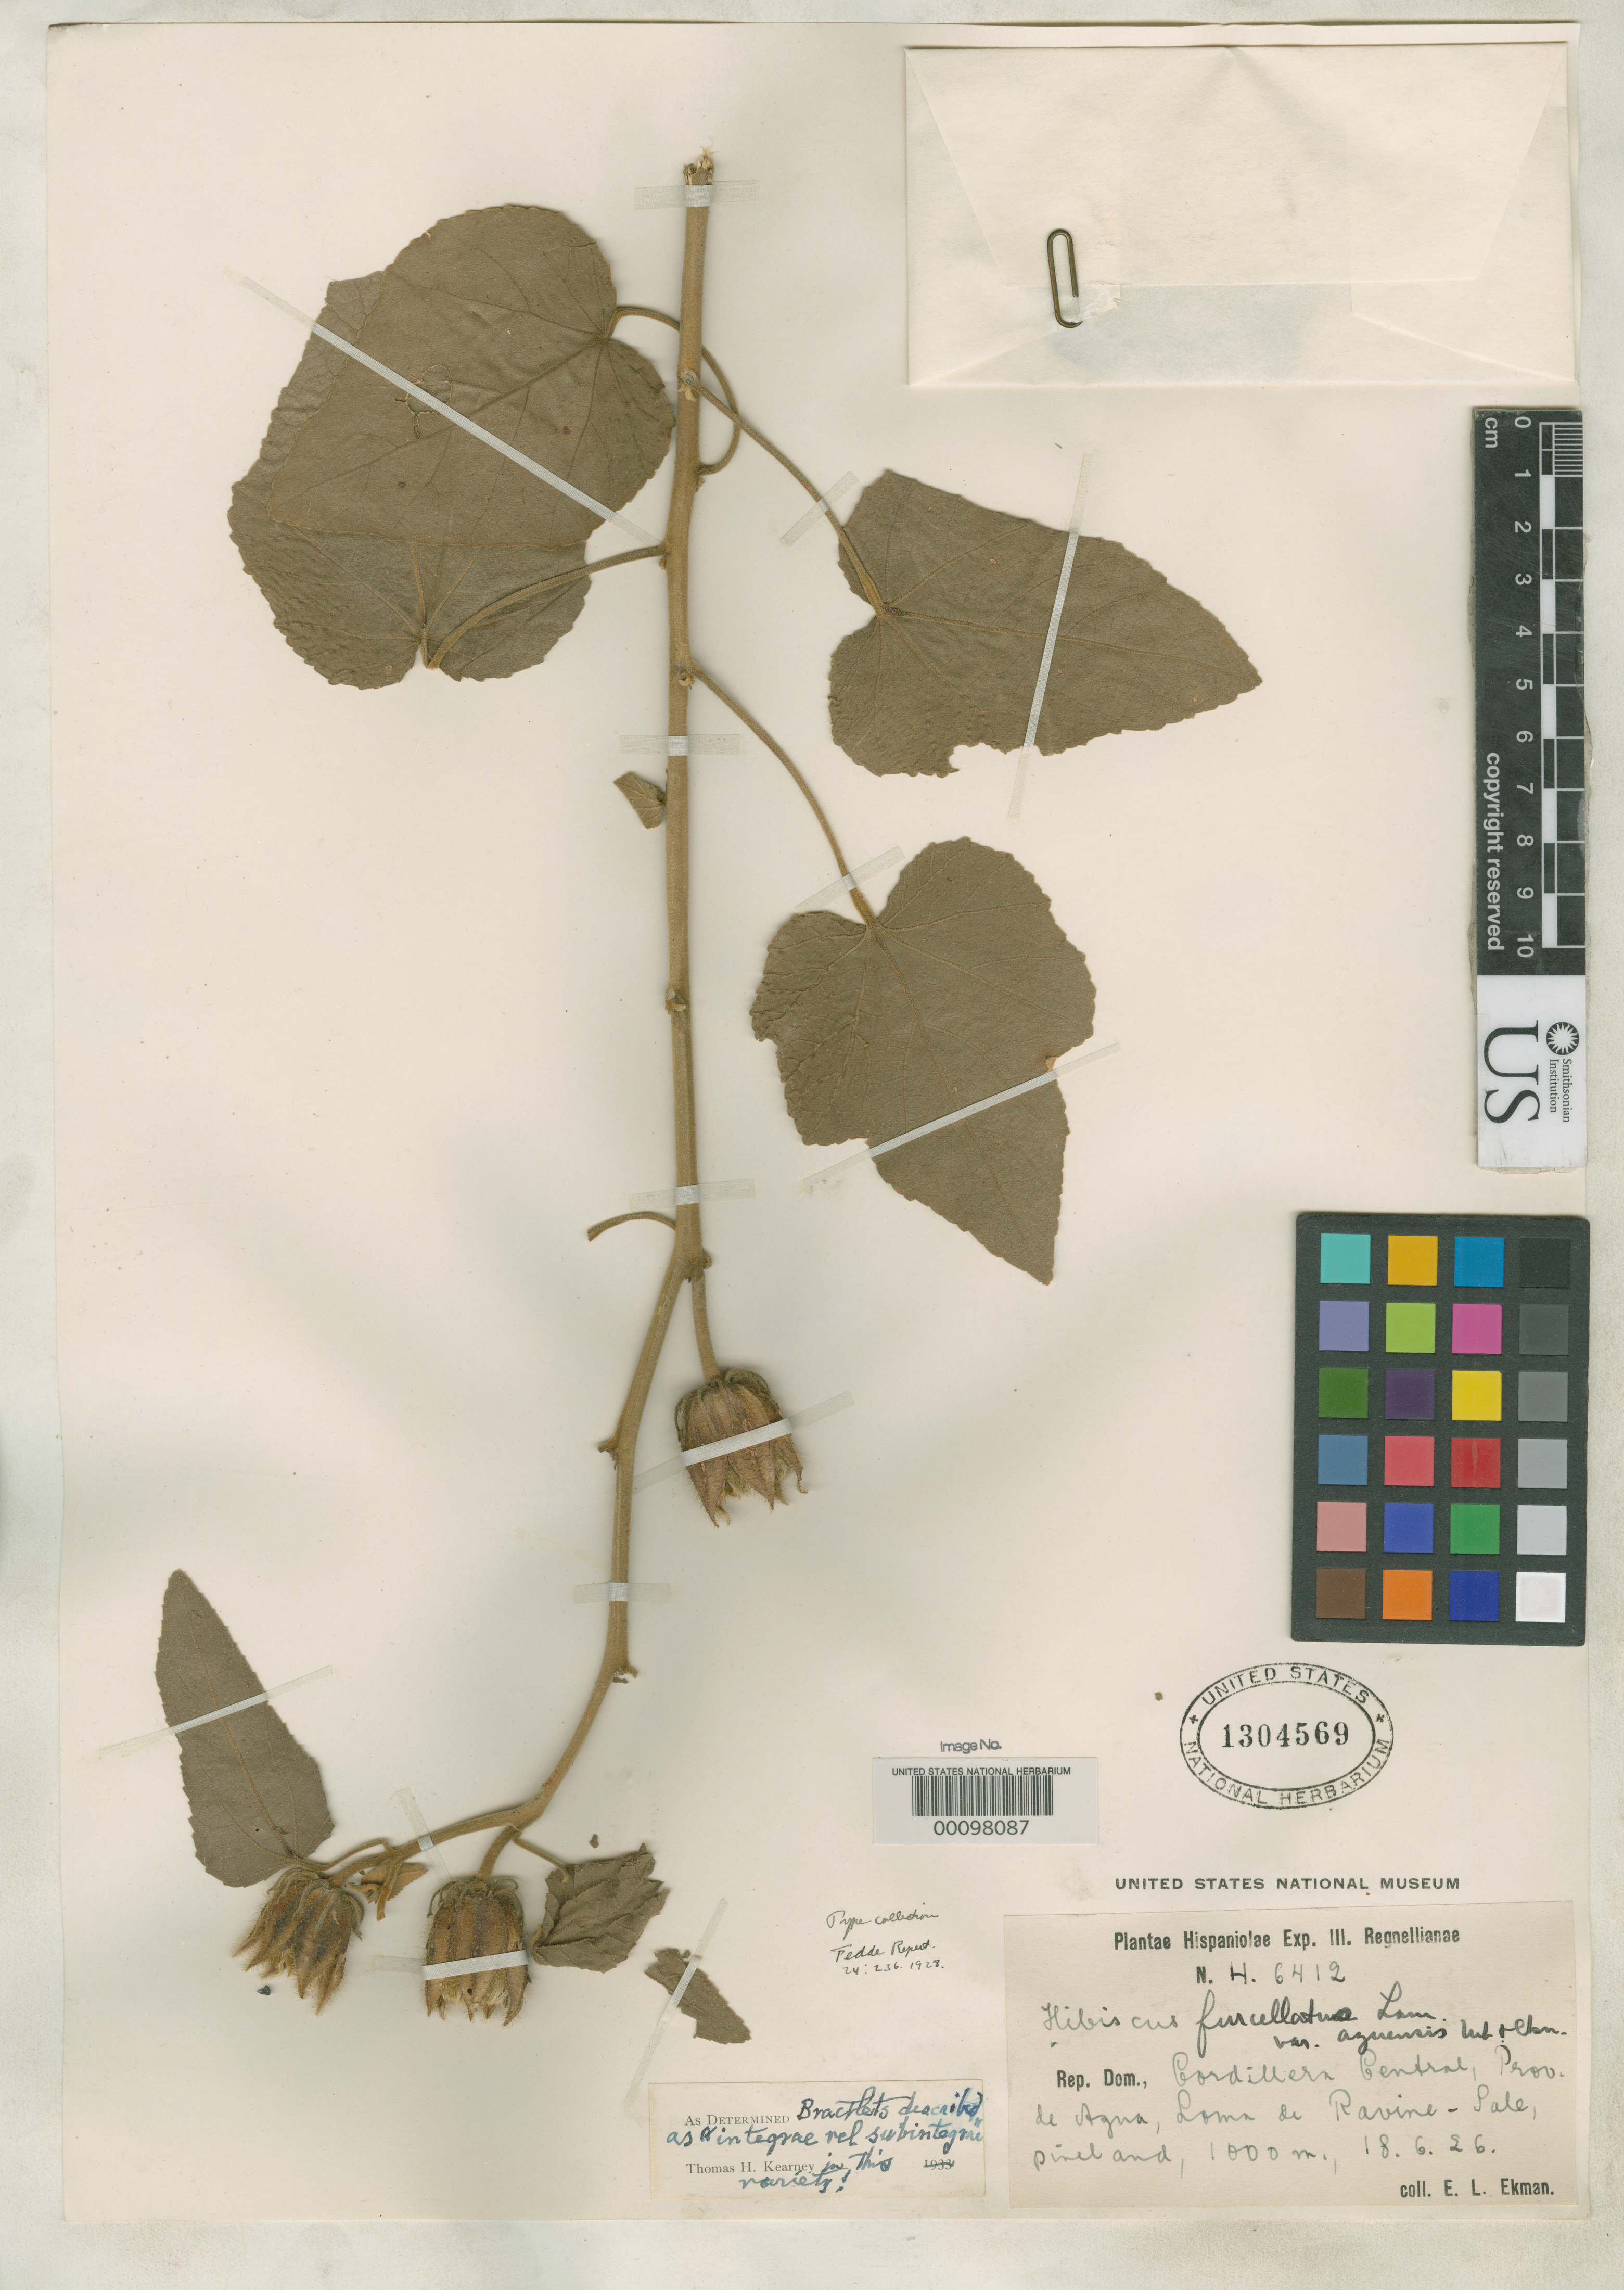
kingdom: Plantae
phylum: Tracheophyta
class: Magnoliopsida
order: Malvales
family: Malvaceae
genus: Hibiscus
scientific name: Hibiscus furcellatus var. azuensis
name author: Urb. & Helwig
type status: Isotype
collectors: E. L. Ekman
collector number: H 6412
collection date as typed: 18 Jun 1926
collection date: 1926-06-18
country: Dominican Republic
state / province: Azua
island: Hispaniola Island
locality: Cordillera Central, Loma de Ravine - Pale.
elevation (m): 1000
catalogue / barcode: US 1304569